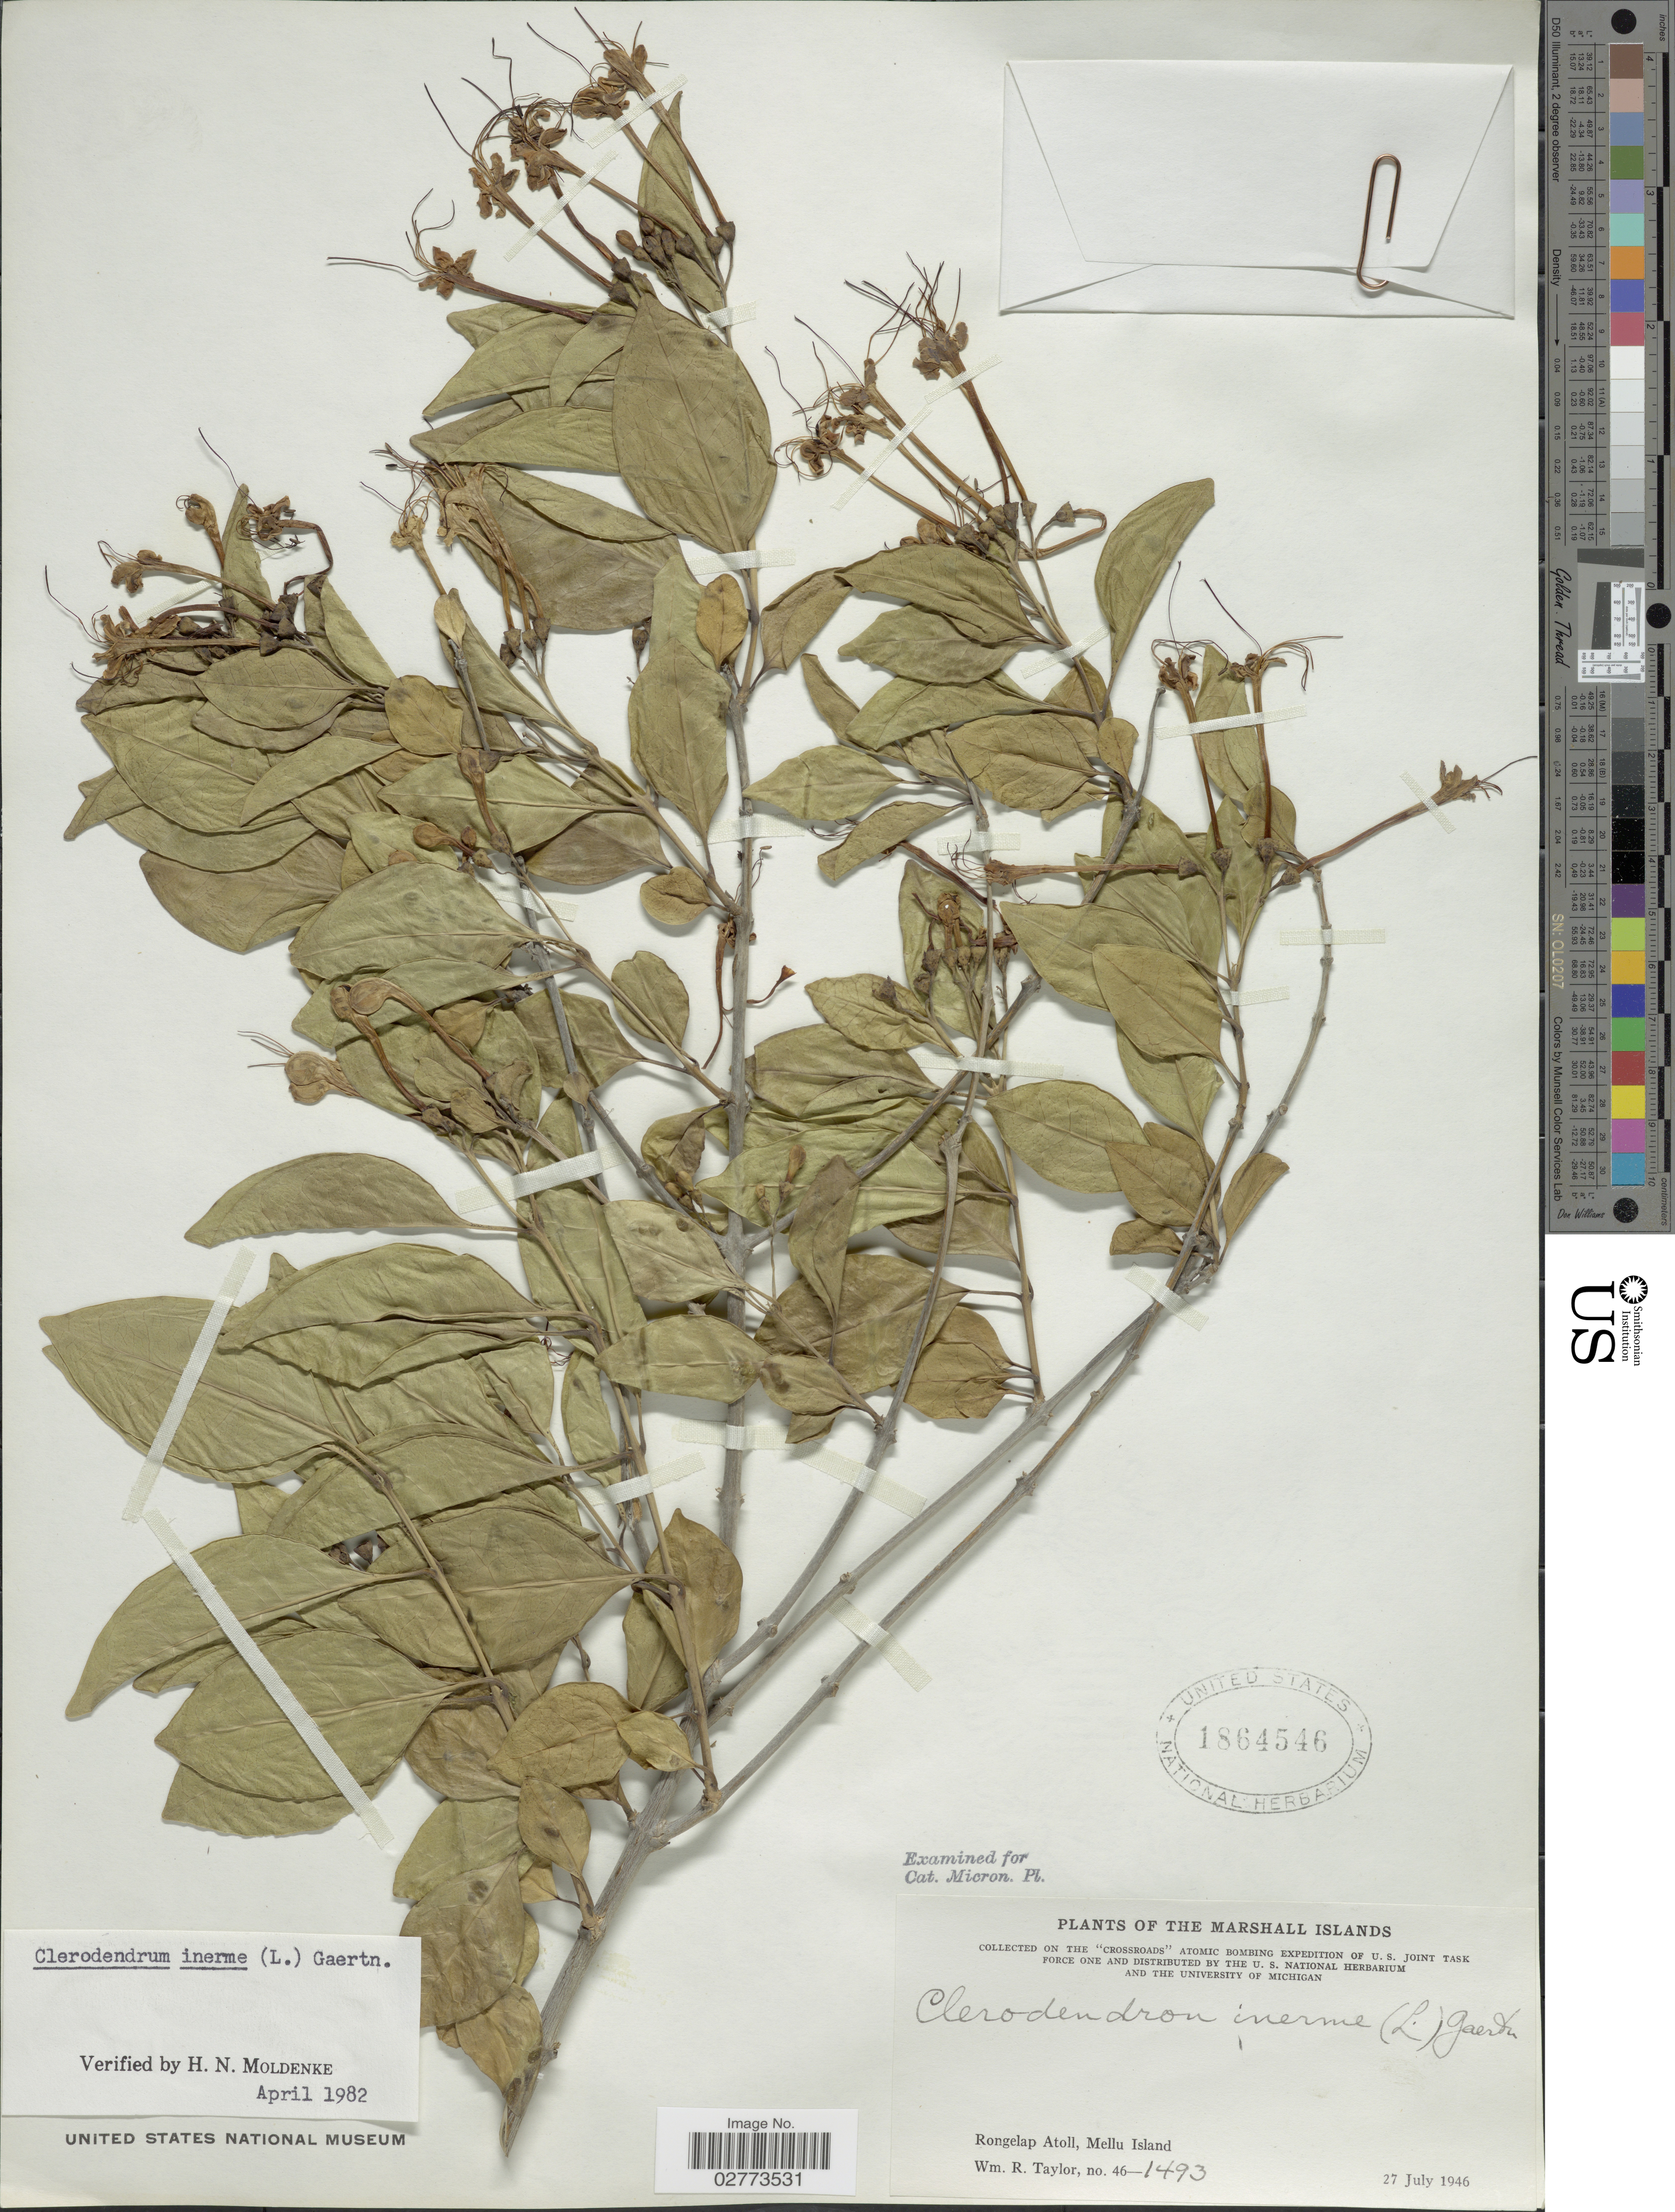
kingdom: Plantae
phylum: Tracheophyta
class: Magnoliopsida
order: Lamiales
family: Lamiaceae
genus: Clerodendrum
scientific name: Clerodendrum inerme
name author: (L.) Gaertn.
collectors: W. R. Taylor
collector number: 46-1493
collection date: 1946-07-27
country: Marshall Islands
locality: Rongelap Atoll, Mellu Island.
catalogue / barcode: US 1864546